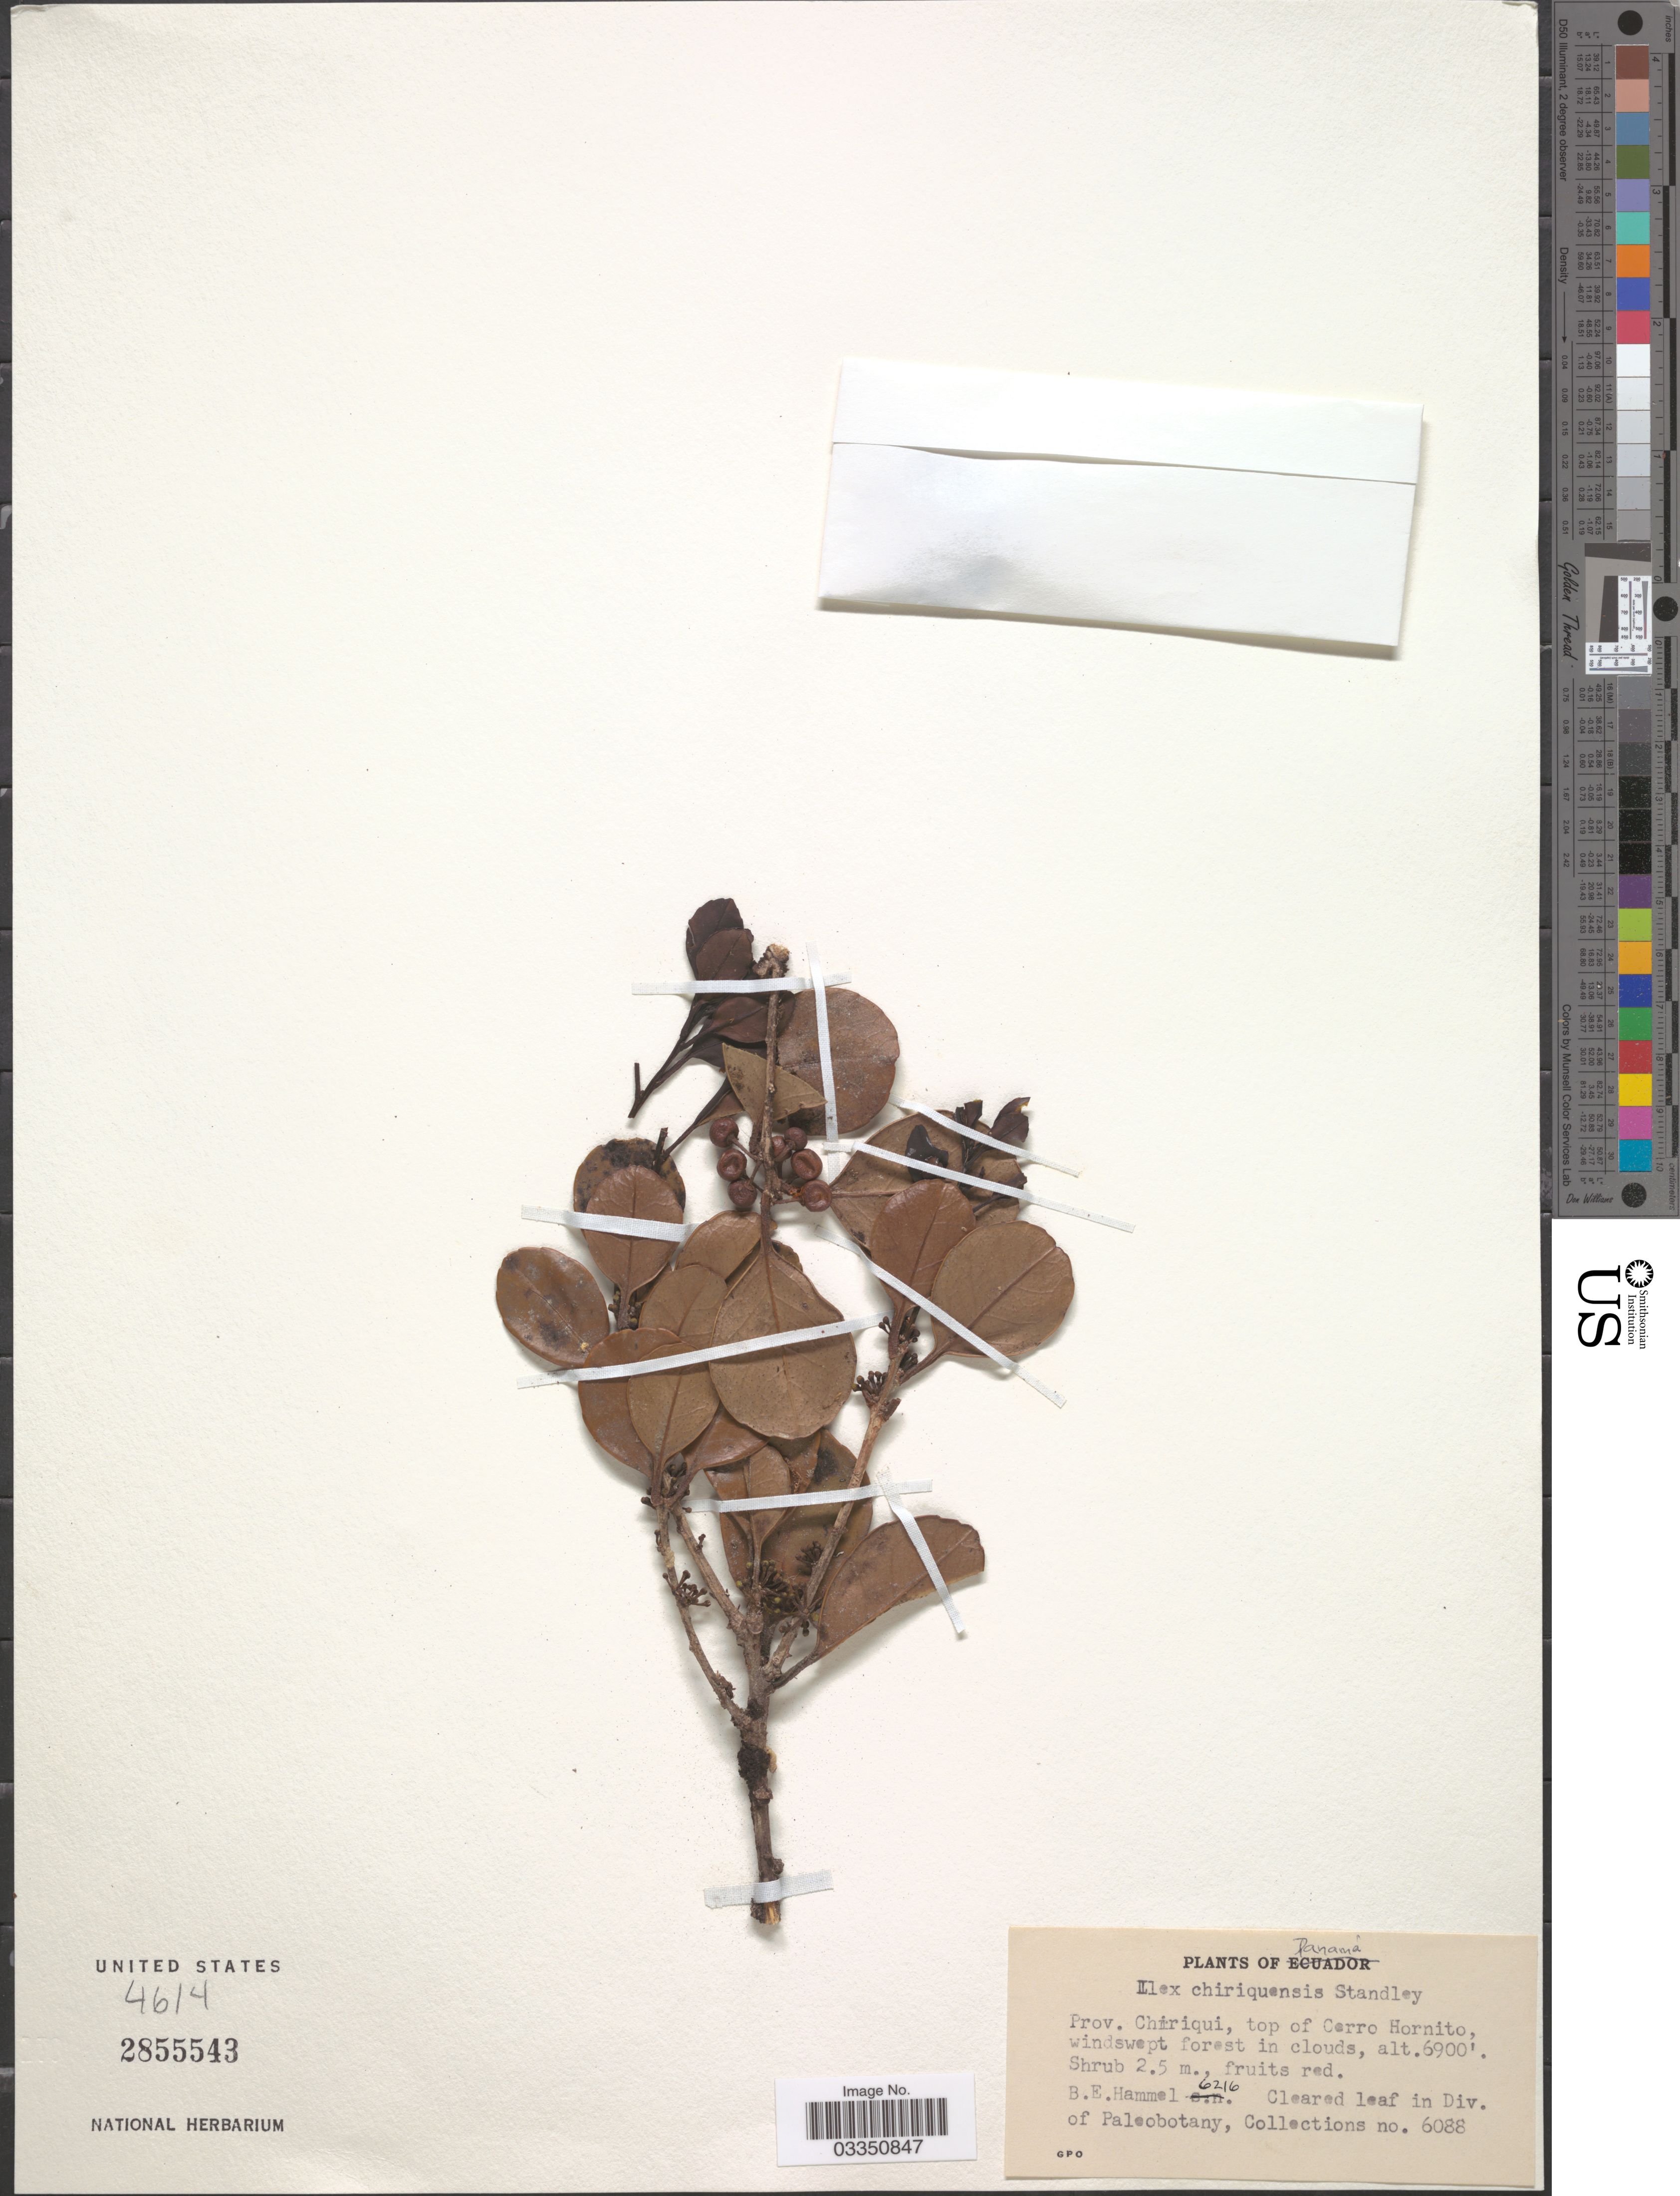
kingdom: Plantae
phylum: Tracheophyta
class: Magnoliopsida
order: Aquifoliales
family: Aquifoliaceae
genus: Ilex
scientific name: Ilex chiriquensis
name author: Standl.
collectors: B. Hammel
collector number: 6216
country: Panama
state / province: Chiriqui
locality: Top of Cerro Hornito.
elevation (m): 2103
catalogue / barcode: US 2855543